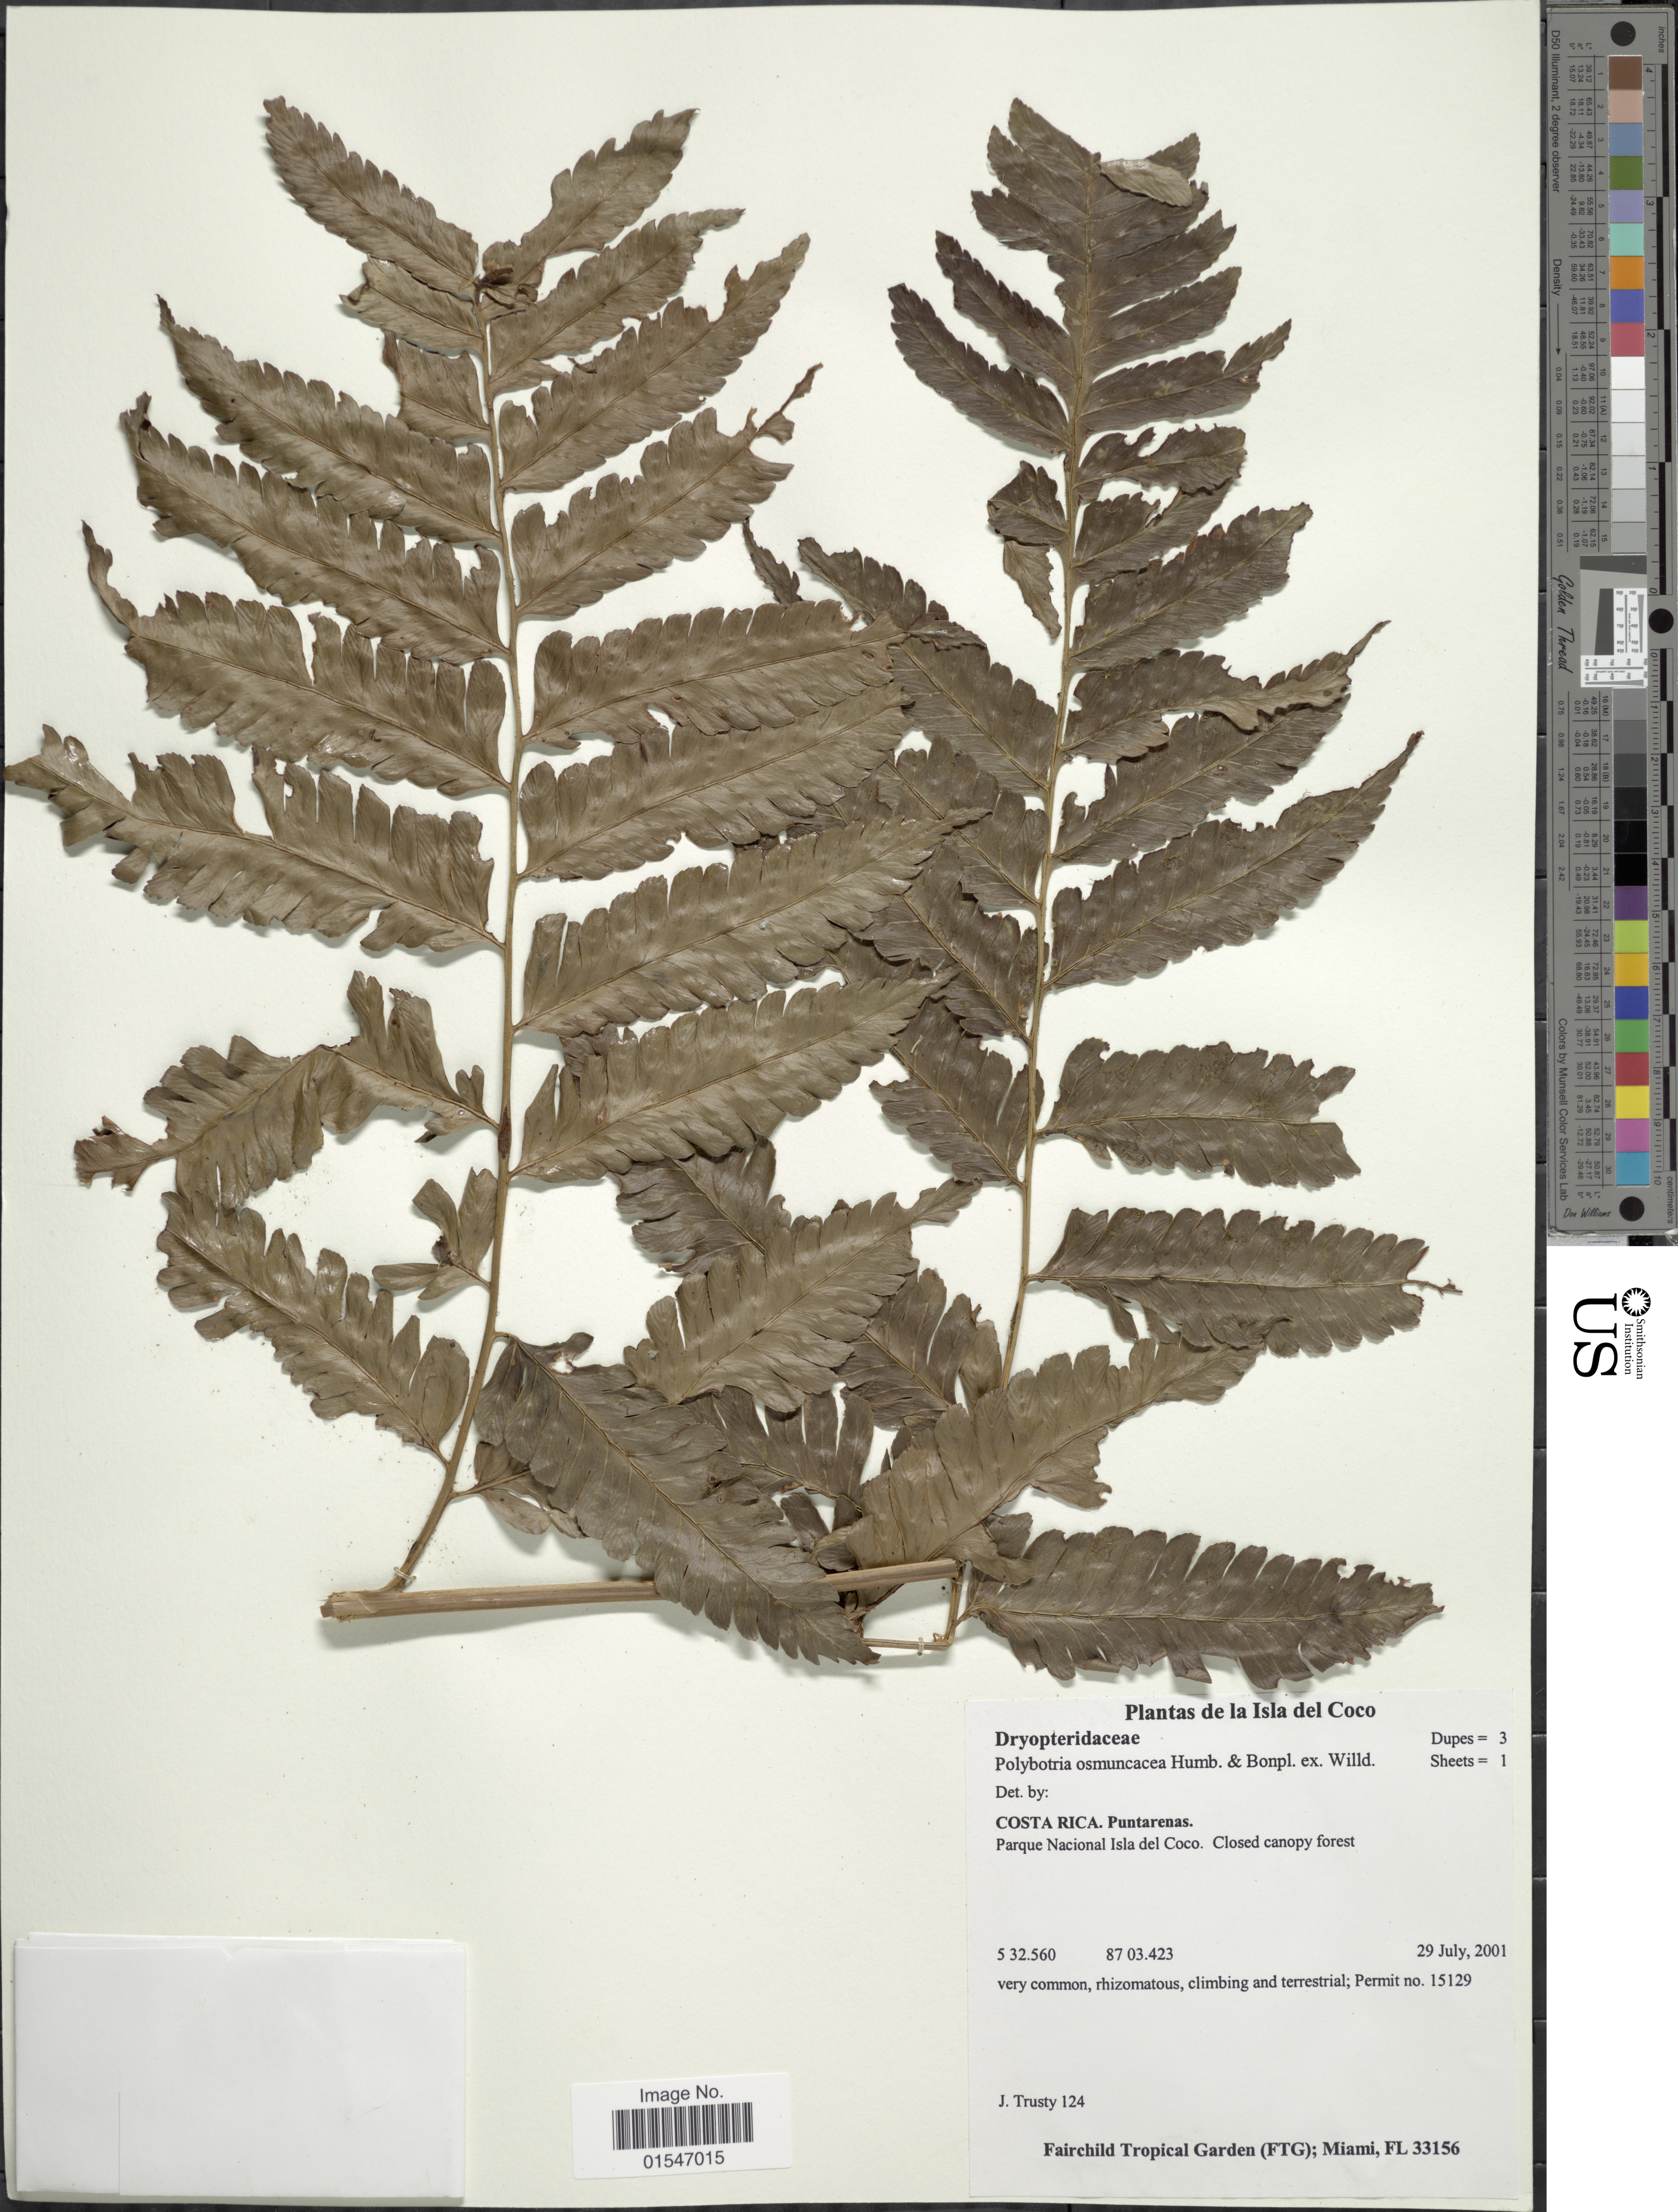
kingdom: Plantae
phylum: Tracheophyta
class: Polypodiopsida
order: Polypodiales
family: Dryopteridaceae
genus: Polybotrya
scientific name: Polybotrya osmundacea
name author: Humb. & Bonpl. ex Willd.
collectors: J. Trusty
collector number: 124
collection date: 2001-07-29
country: Costa Rica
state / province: Puntarenas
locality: Isla del Coco, Costa Rica. Puntarenas. Parque Nacional Isla del Coco.